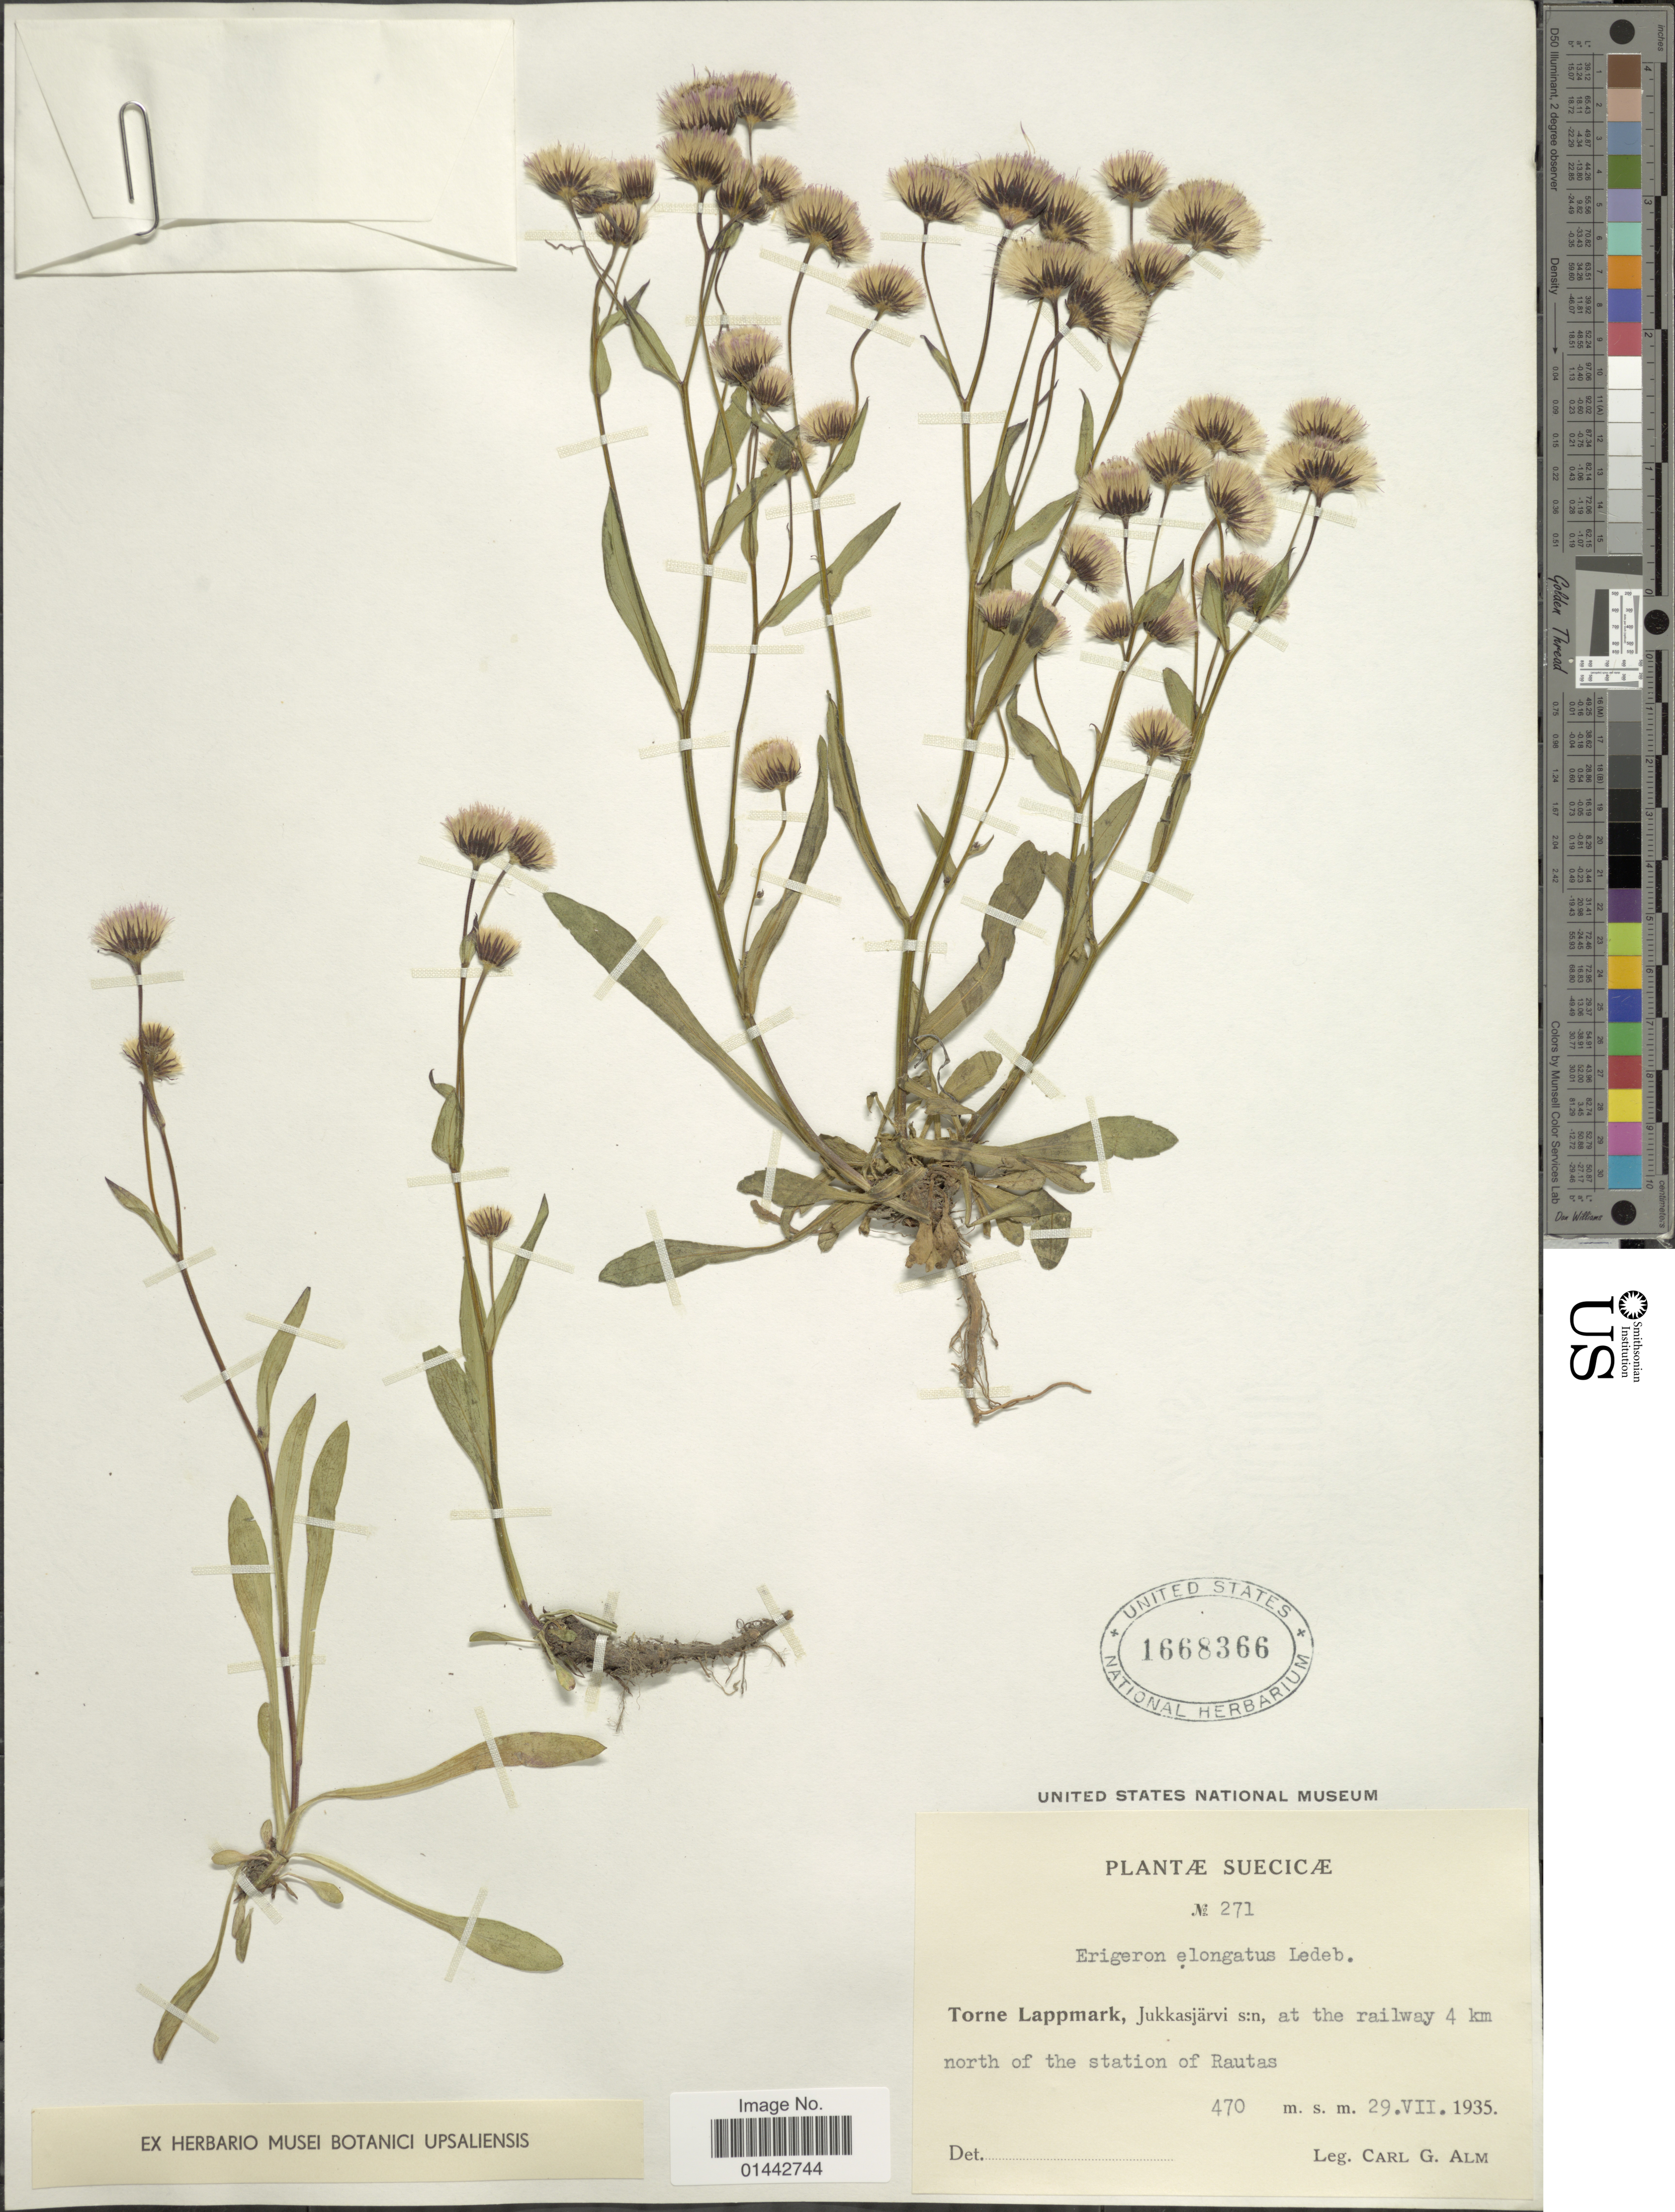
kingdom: Plantae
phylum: Tracheophyta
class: Magnoliopsida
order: Asterales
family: Asteraceae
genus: Erigeron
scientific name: Erigeron elongatus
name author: Ledeb.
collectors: C. G. Alm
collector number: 271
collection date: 1935-07-29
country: Sweden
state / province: Norrbotten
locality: Torne Lappmark, Jukkasjärvi s:n, at the railway 4 km north of the station of Rautas.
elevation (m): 470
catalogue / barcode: US 1668366